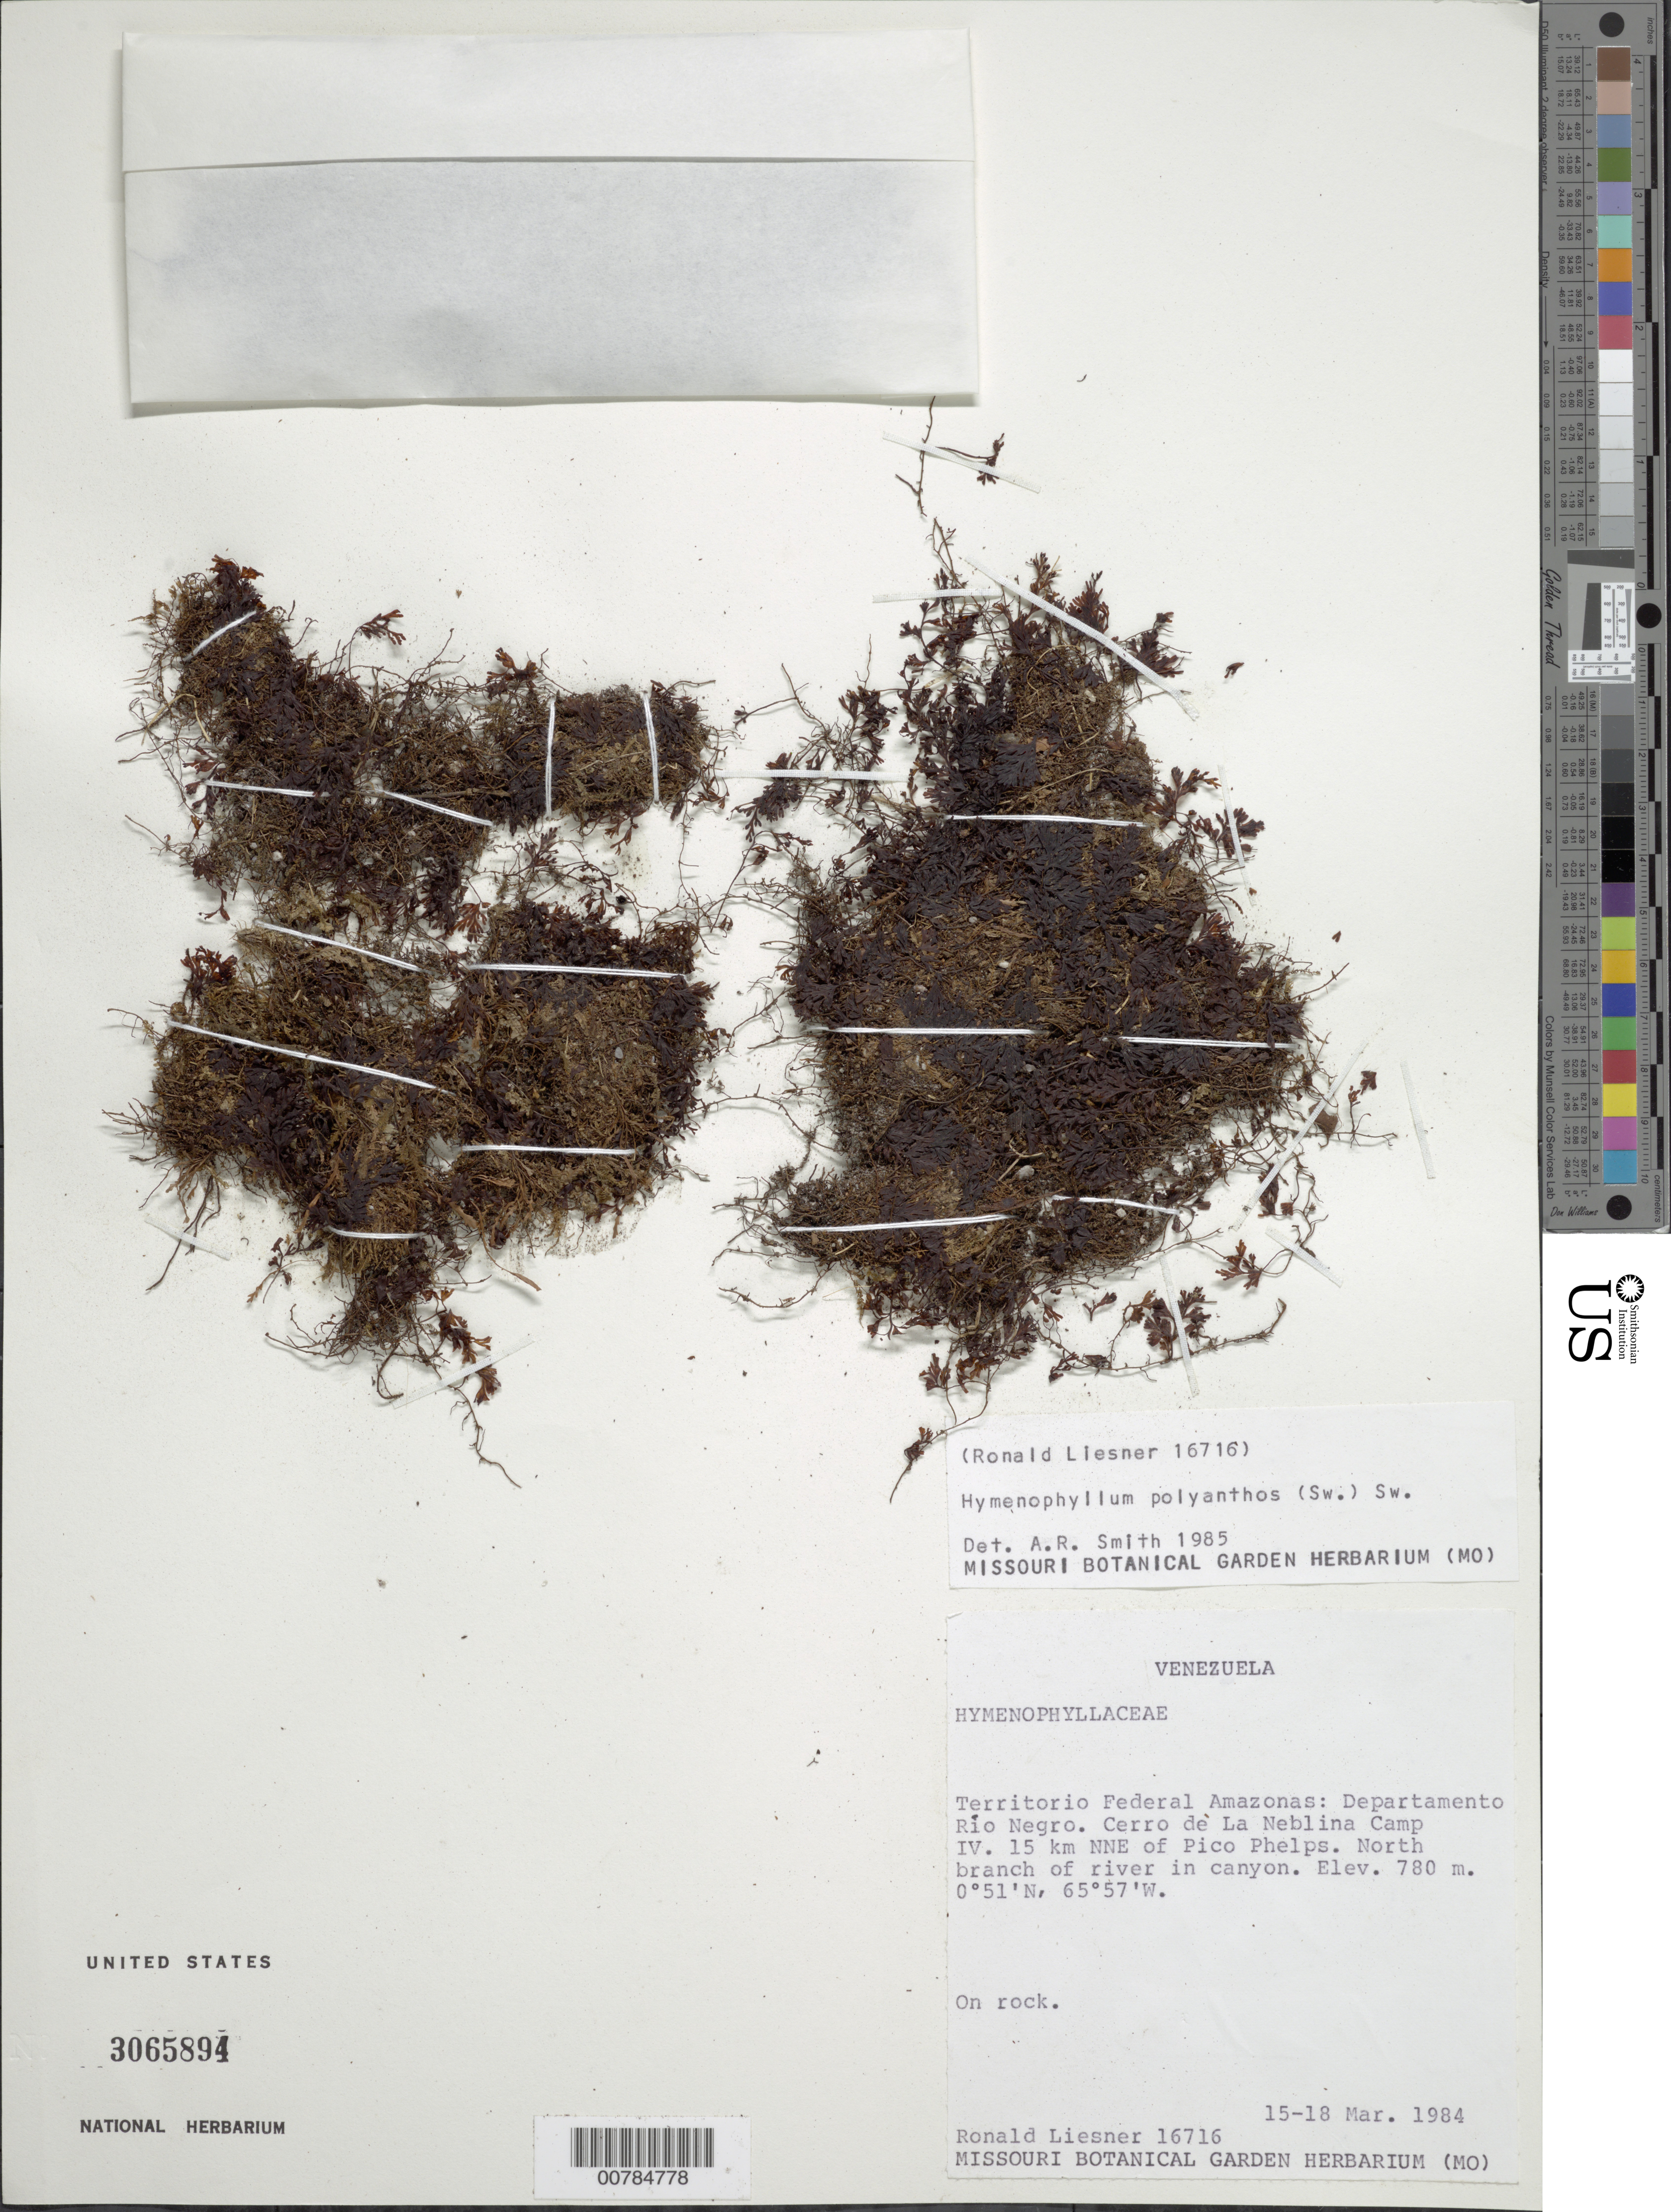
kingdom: Plantae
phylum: Tracheophyta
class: Polypodiopsida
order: Hymenophyllales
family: Hymenophyllaceae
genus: Hymenophyllum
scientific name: Hymenophyllum polyanthos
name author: (Sw.) Sw.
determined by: Smith, Alan R., (UC)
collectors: R. L. Liesner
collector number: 16716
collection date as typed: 15-Mar-84 to 18-Mar-84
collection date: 1984-03-15/1984-03-18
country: Venezuela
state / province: Amazonas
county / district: Río Negro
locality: Cerro de La Neblina Camp IV, 15 km NNE of Pico Phelps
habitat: North branch of river in canyon; on rock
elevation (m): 780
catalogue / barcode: US 3065894